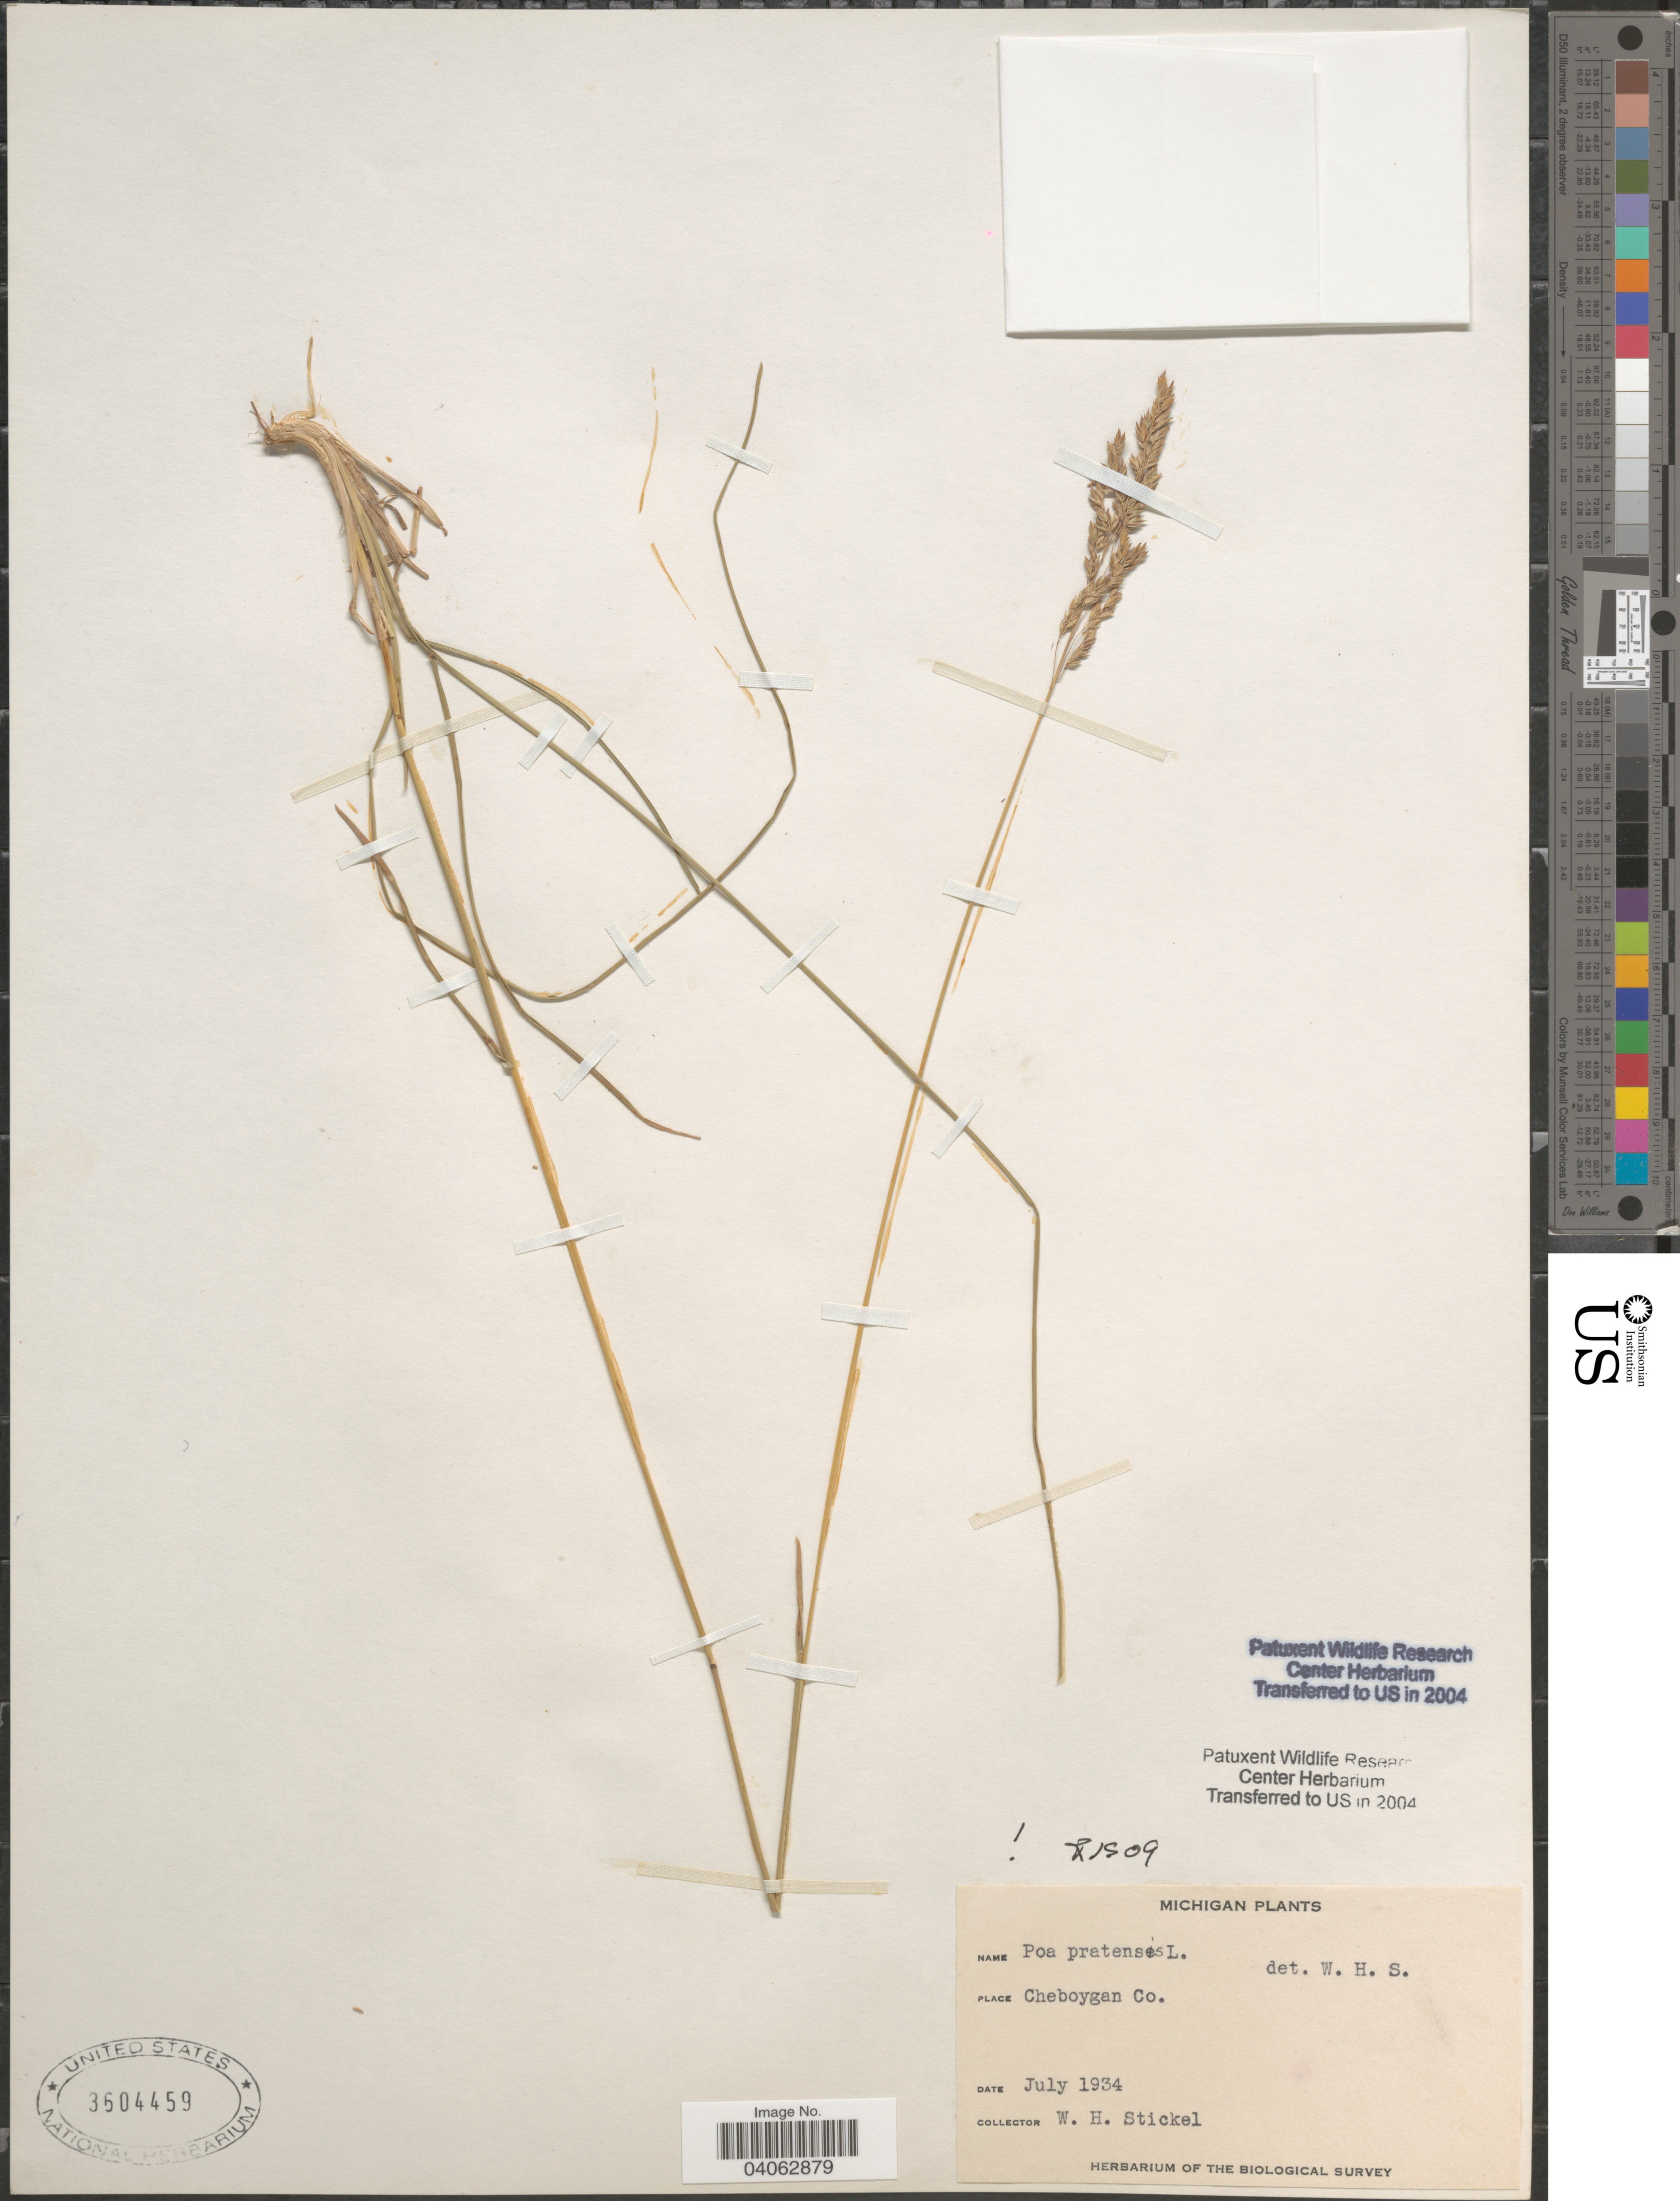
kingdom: Plantae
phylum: Tracheophyta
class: Liliopsida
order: Poales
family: Poaceae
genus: Poa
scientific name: Poa pratensis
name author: L.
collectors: W. Stickel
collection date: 1934-07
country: United States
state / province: Michigan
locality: Cheboygan Co.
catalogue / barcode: US 3604459